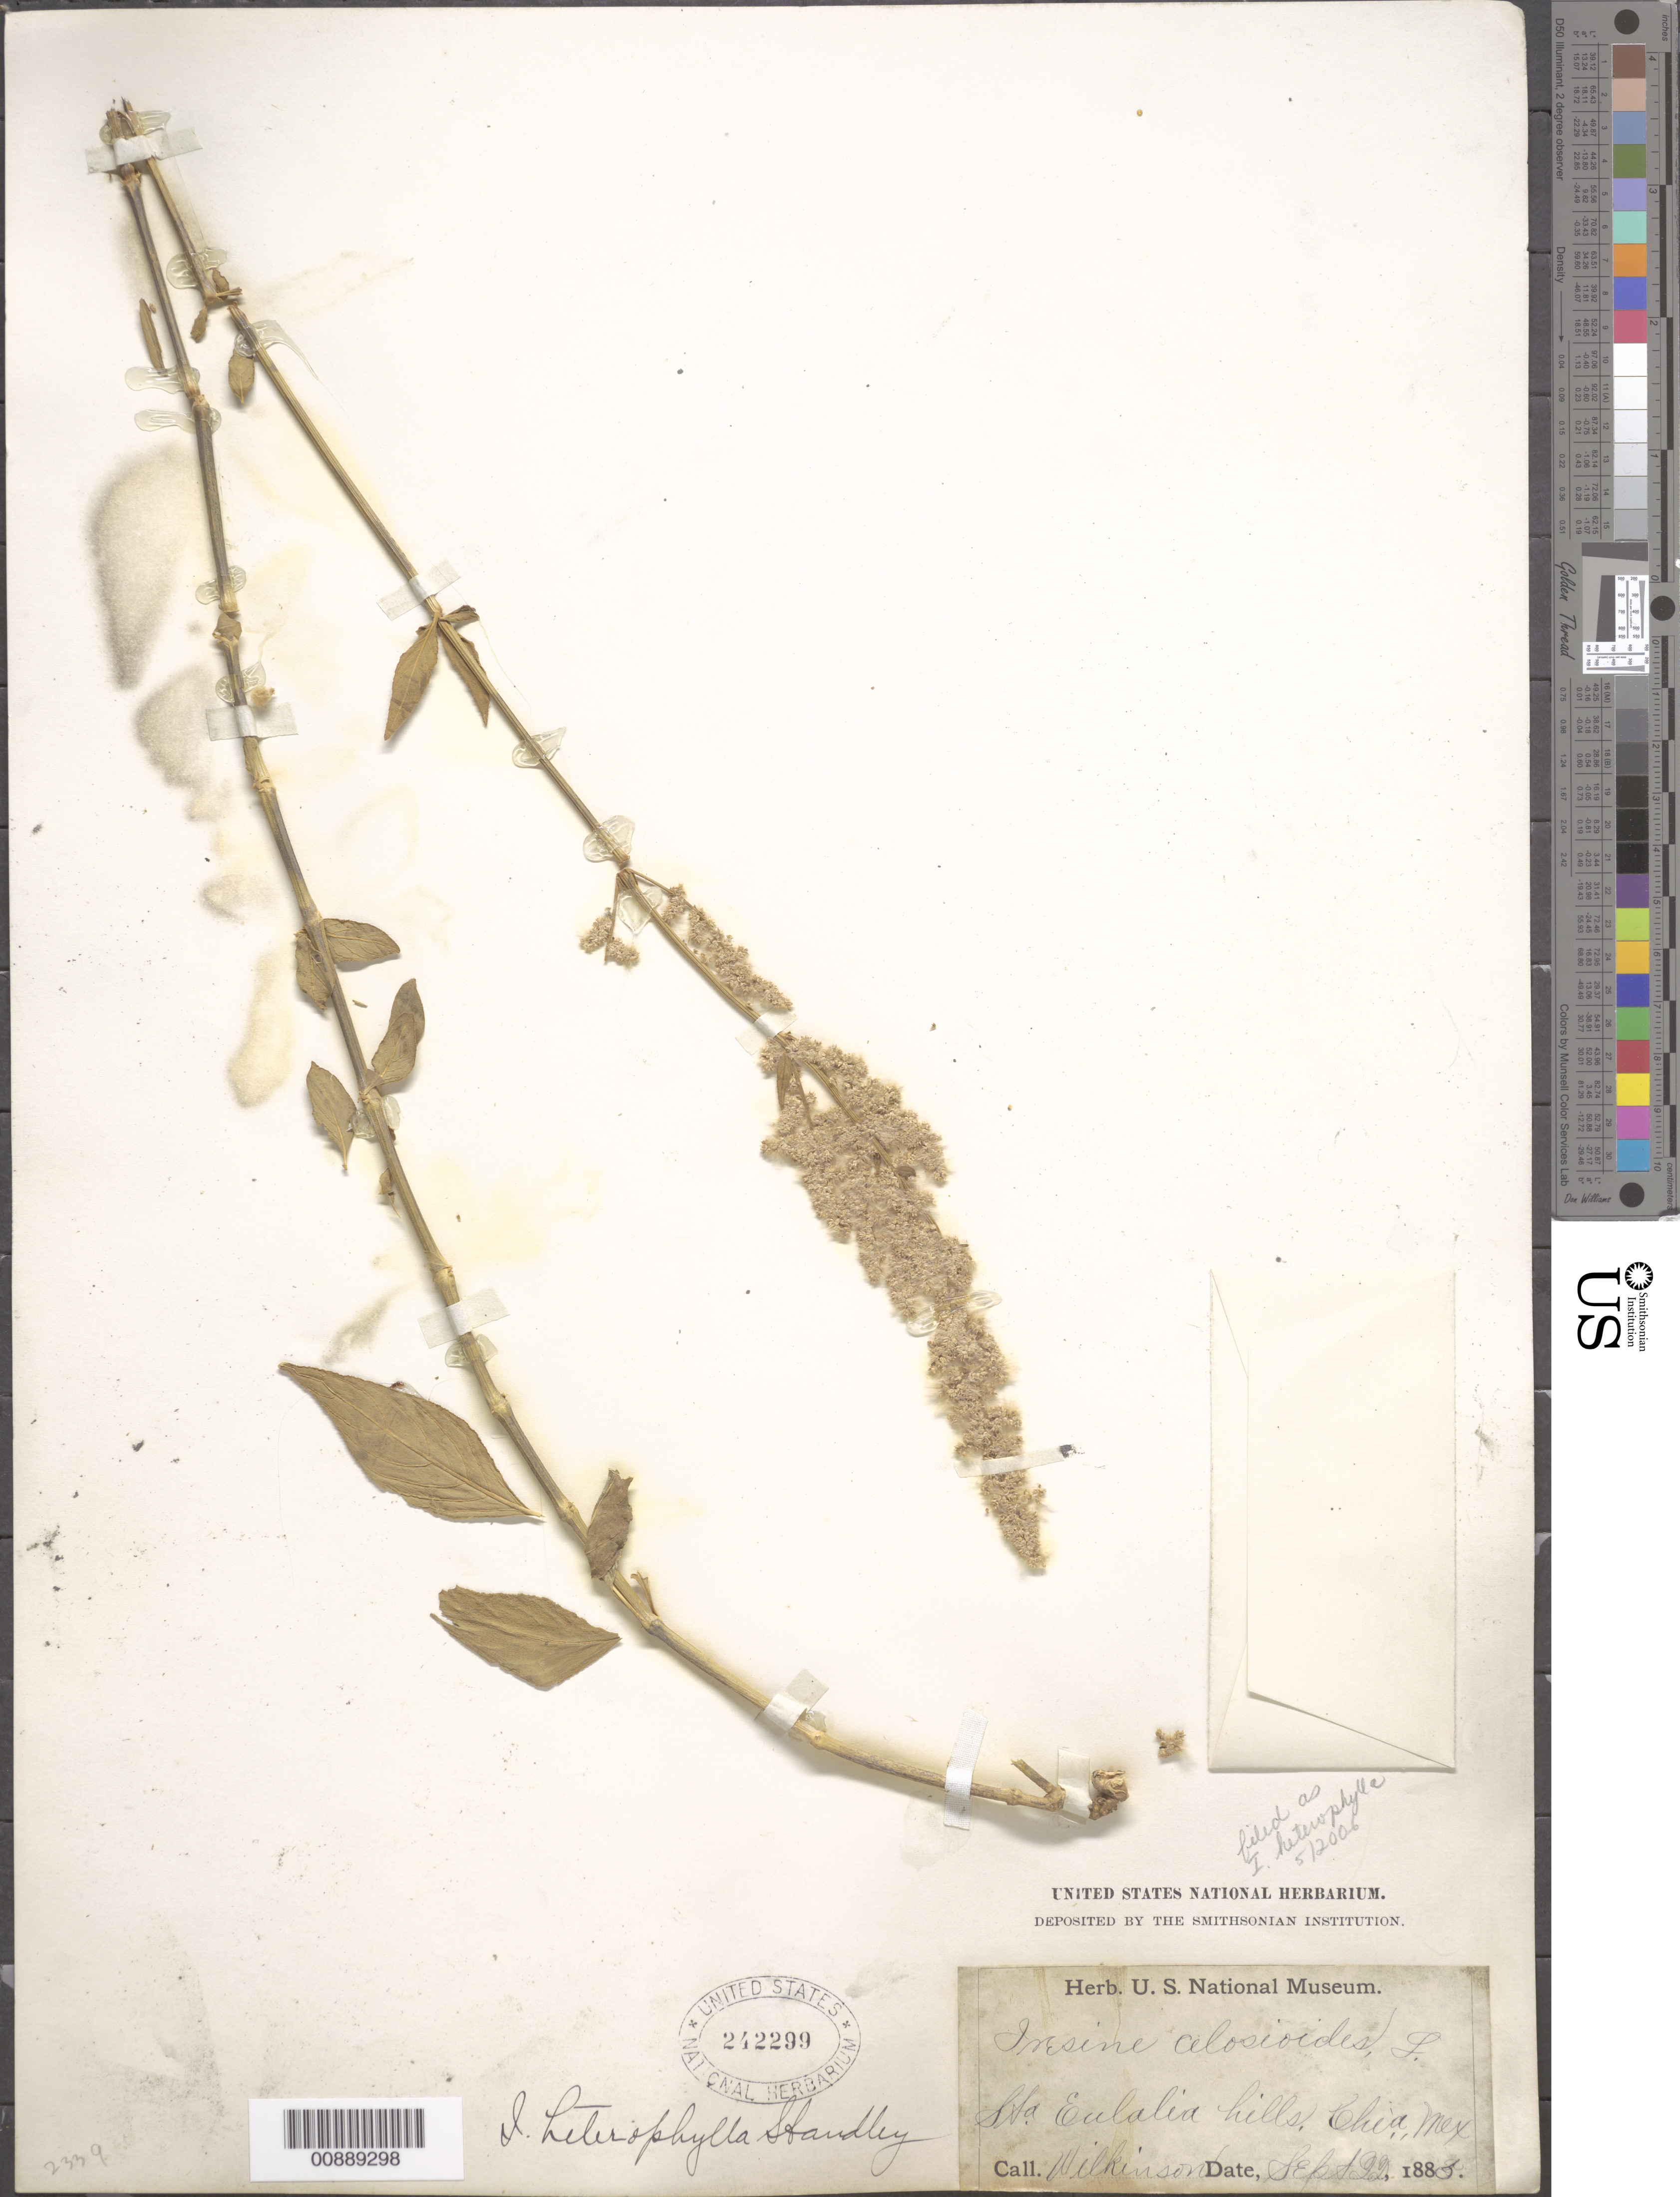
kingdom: Plantae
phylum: Tracheophyta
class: Magnoliopsida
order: Caryophyllales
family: Amaranthaceae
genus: Iresine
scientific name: Iresine heterophylla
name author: Standl.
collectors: E. Wilkinson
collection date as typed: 22 Sep 1885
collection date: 1885-09-22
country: Mexico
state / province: Chihuahua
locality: Sta. Eulalia hills, Chihuahua.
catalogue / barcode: US 242299